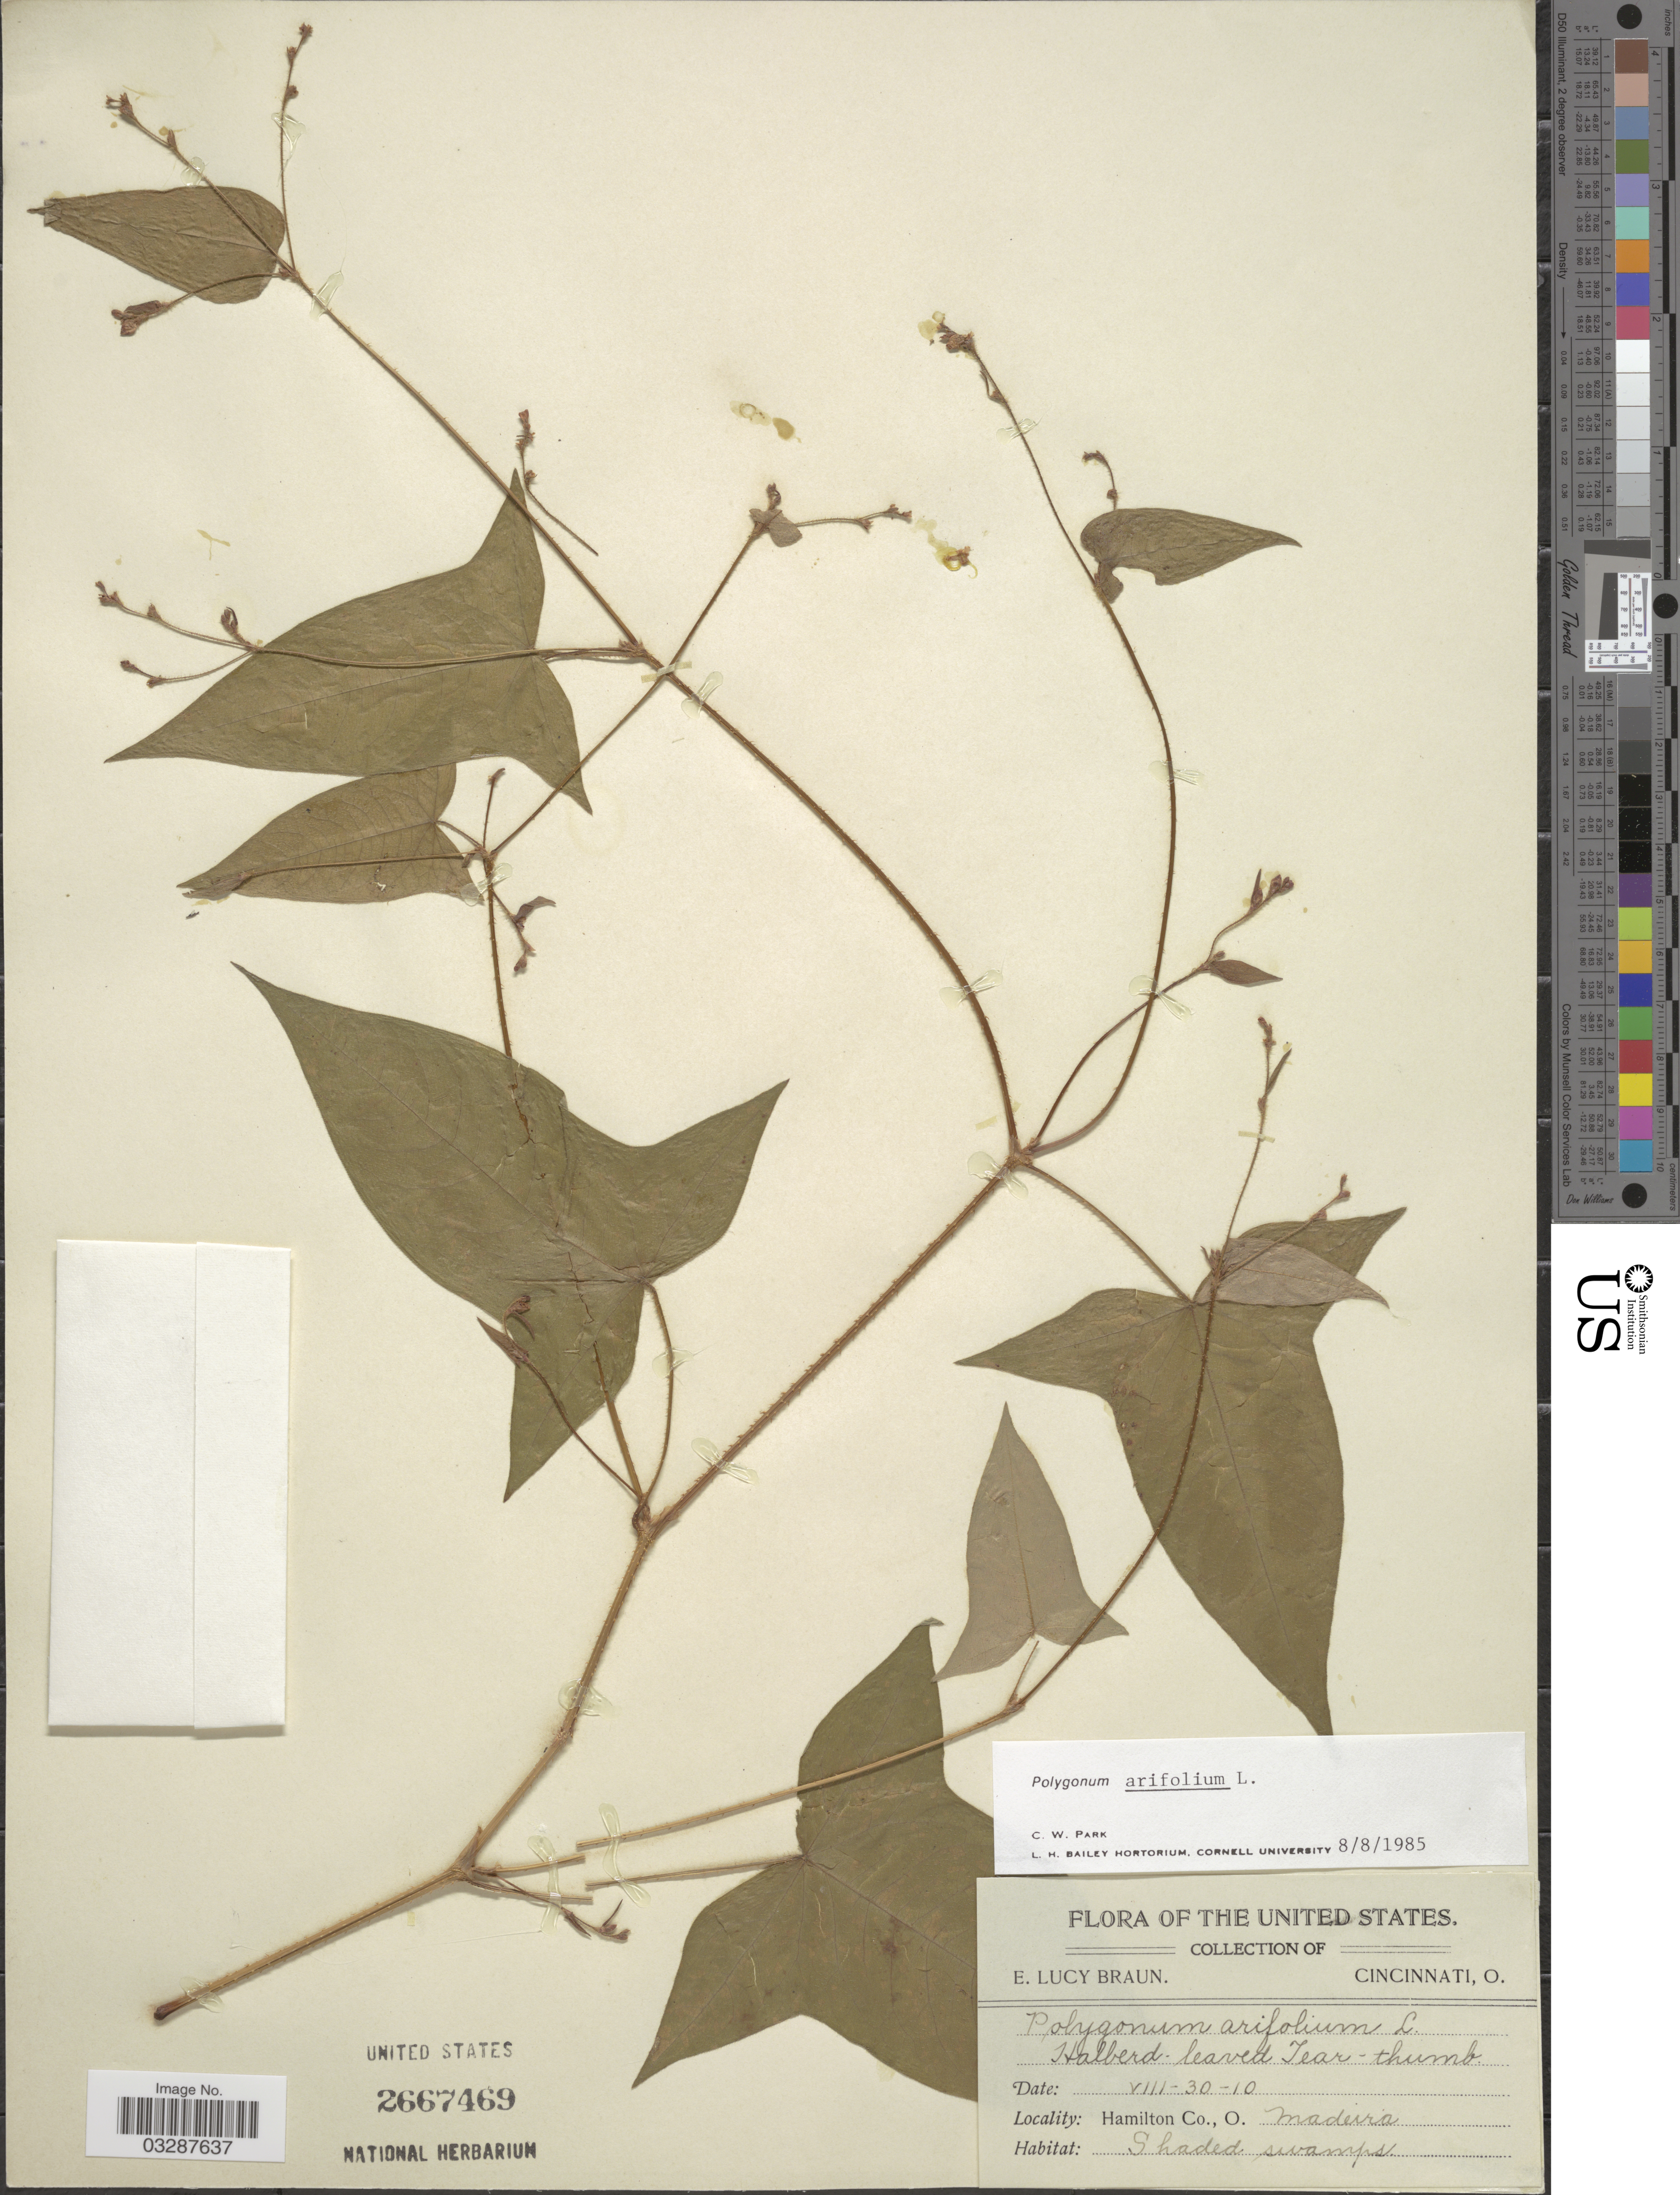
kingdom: Plantae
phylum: Tracheophyta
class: Magnoliopsida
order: Caryophyllales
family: Polygonaceae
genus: Persicaria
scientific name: Persicaria arifolia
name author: (L.) Haraldson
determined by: Atha, D. E.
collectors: E. L. Braun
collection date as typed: Transcribed d/m/y: 30/8/10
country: United States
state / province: Ohio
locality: Hamilton Co. Madeira.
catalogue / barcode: US 2667469